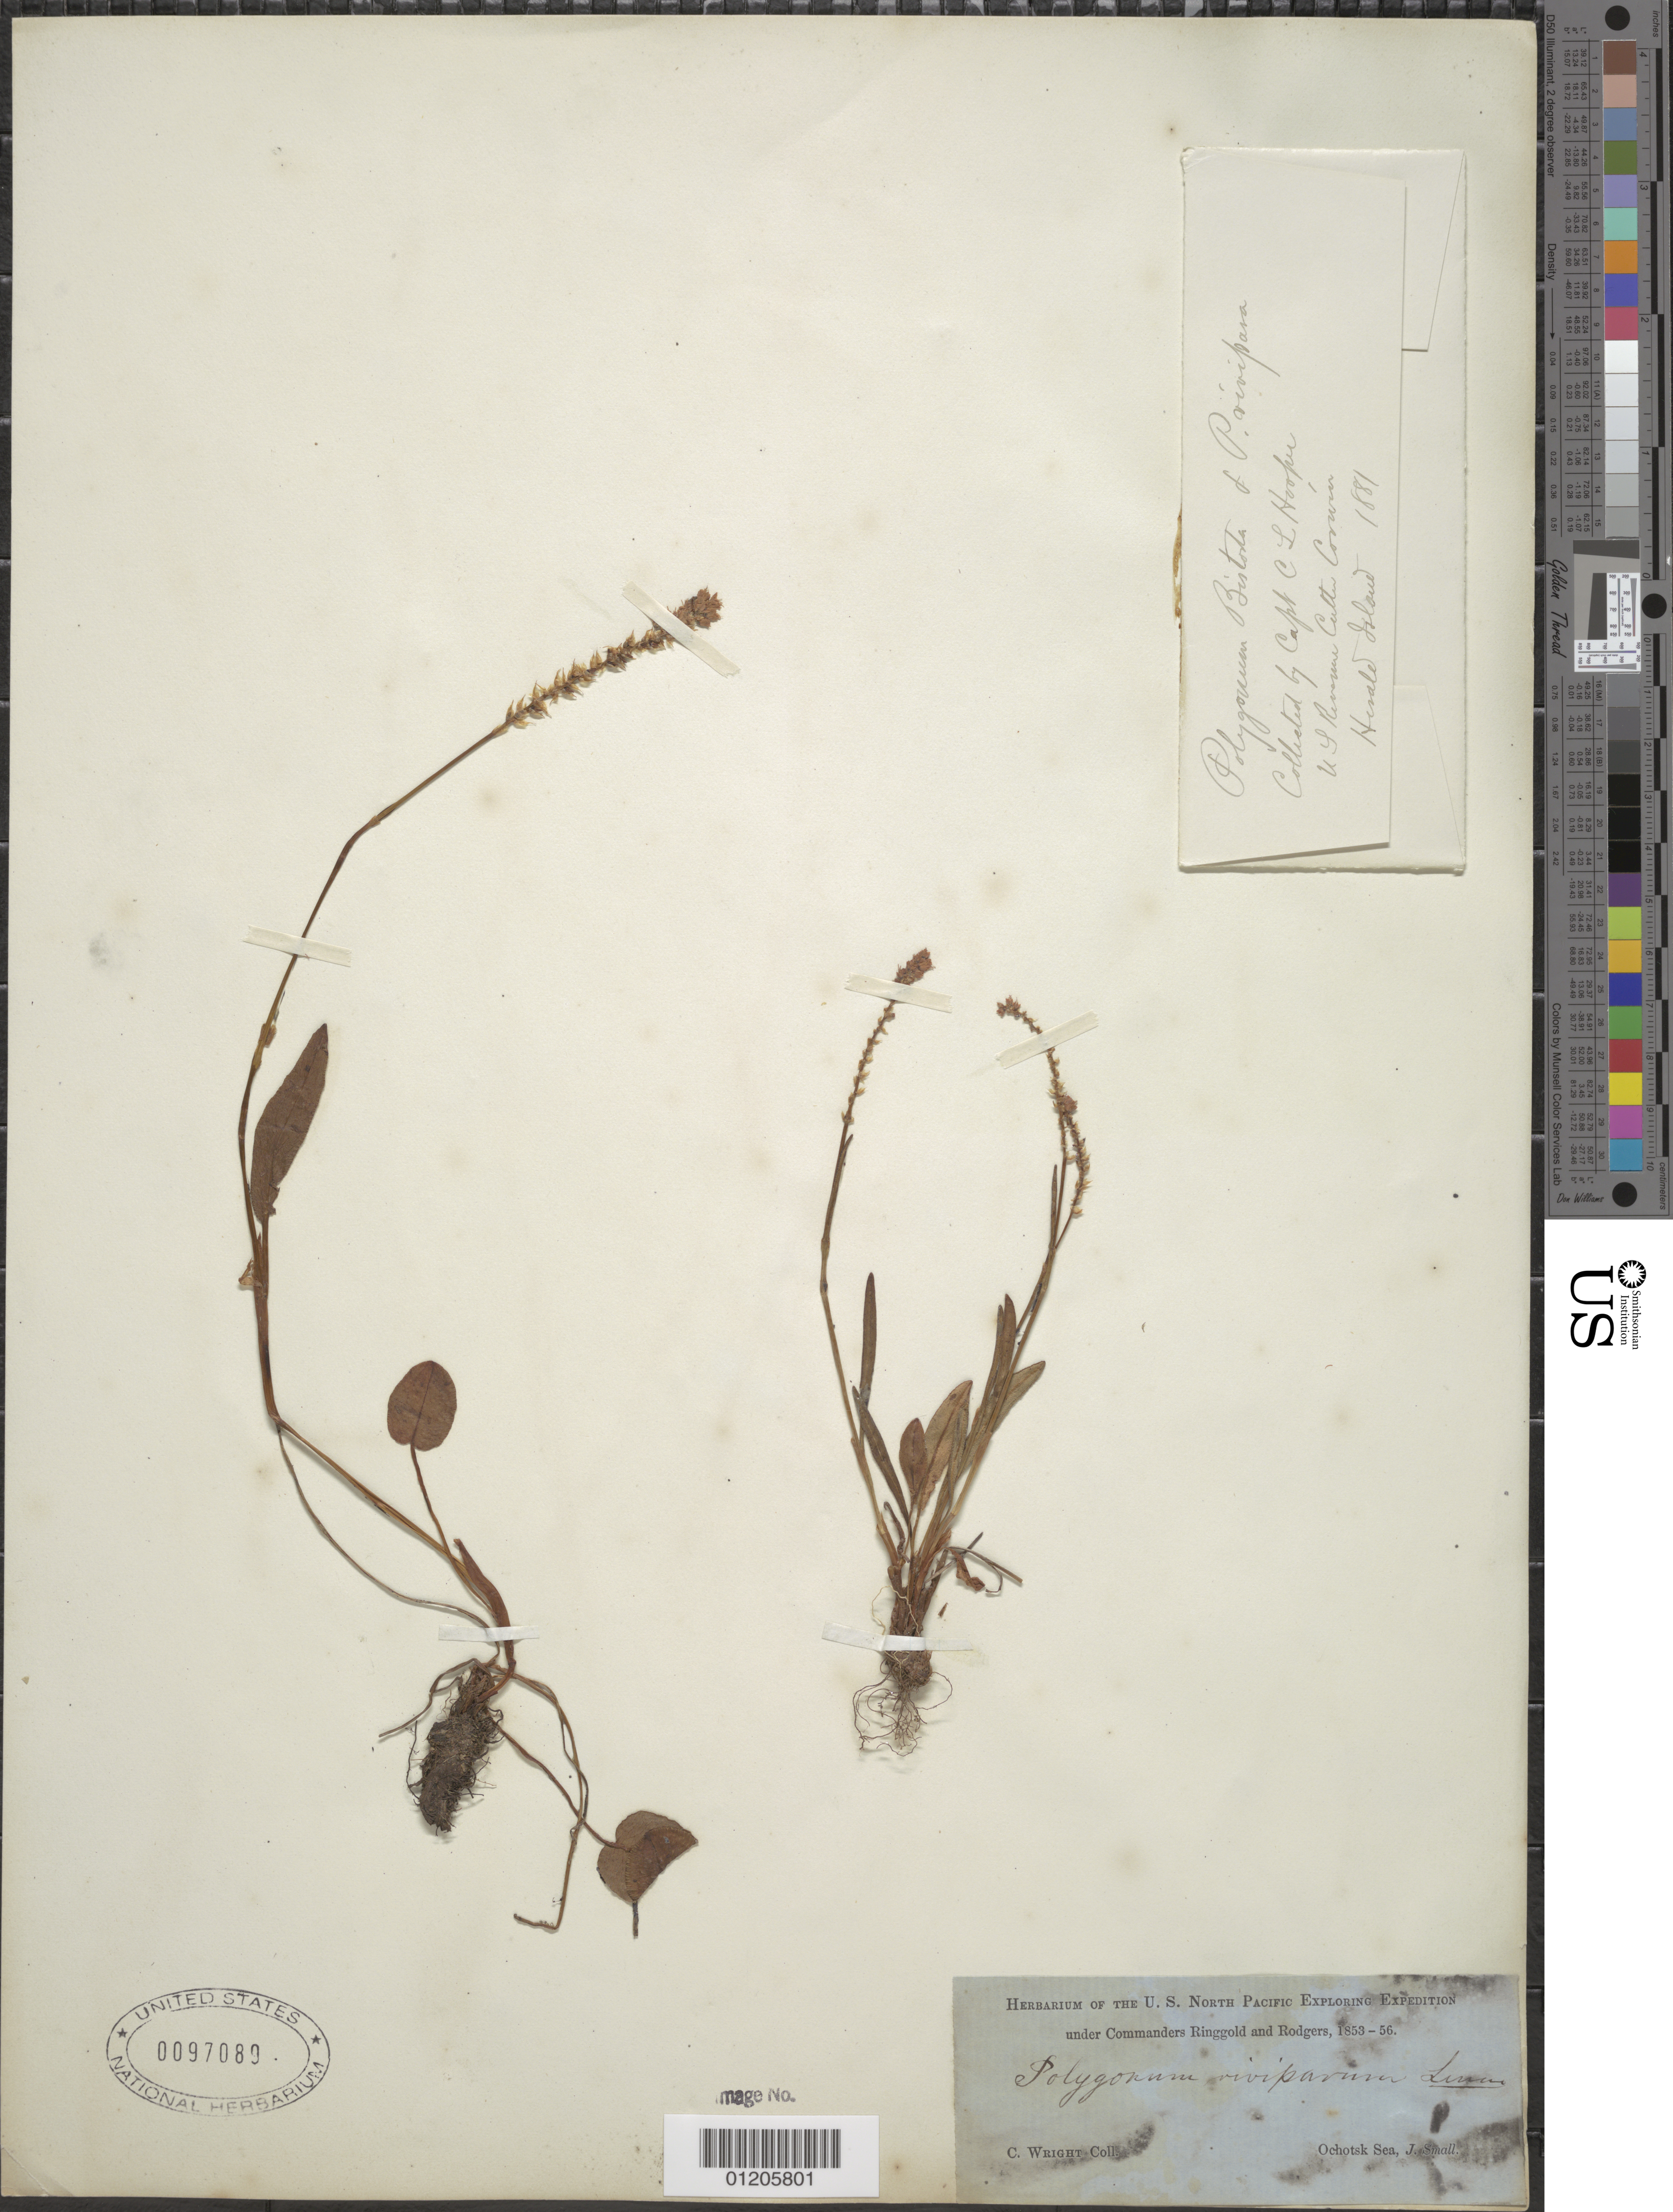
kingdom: Plantae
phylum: Tracheophyta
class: Magnoliopsida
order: Caryophyllales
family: Polygonaceae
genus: Bistorta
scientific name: Bistorta vivipara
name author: (L.) Delarbre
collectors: C. Wright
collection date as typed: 1853 to -- --- 1856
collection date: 1853/1856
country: Russian Federation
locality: Ochotsk Sea.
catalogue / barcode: US 97089